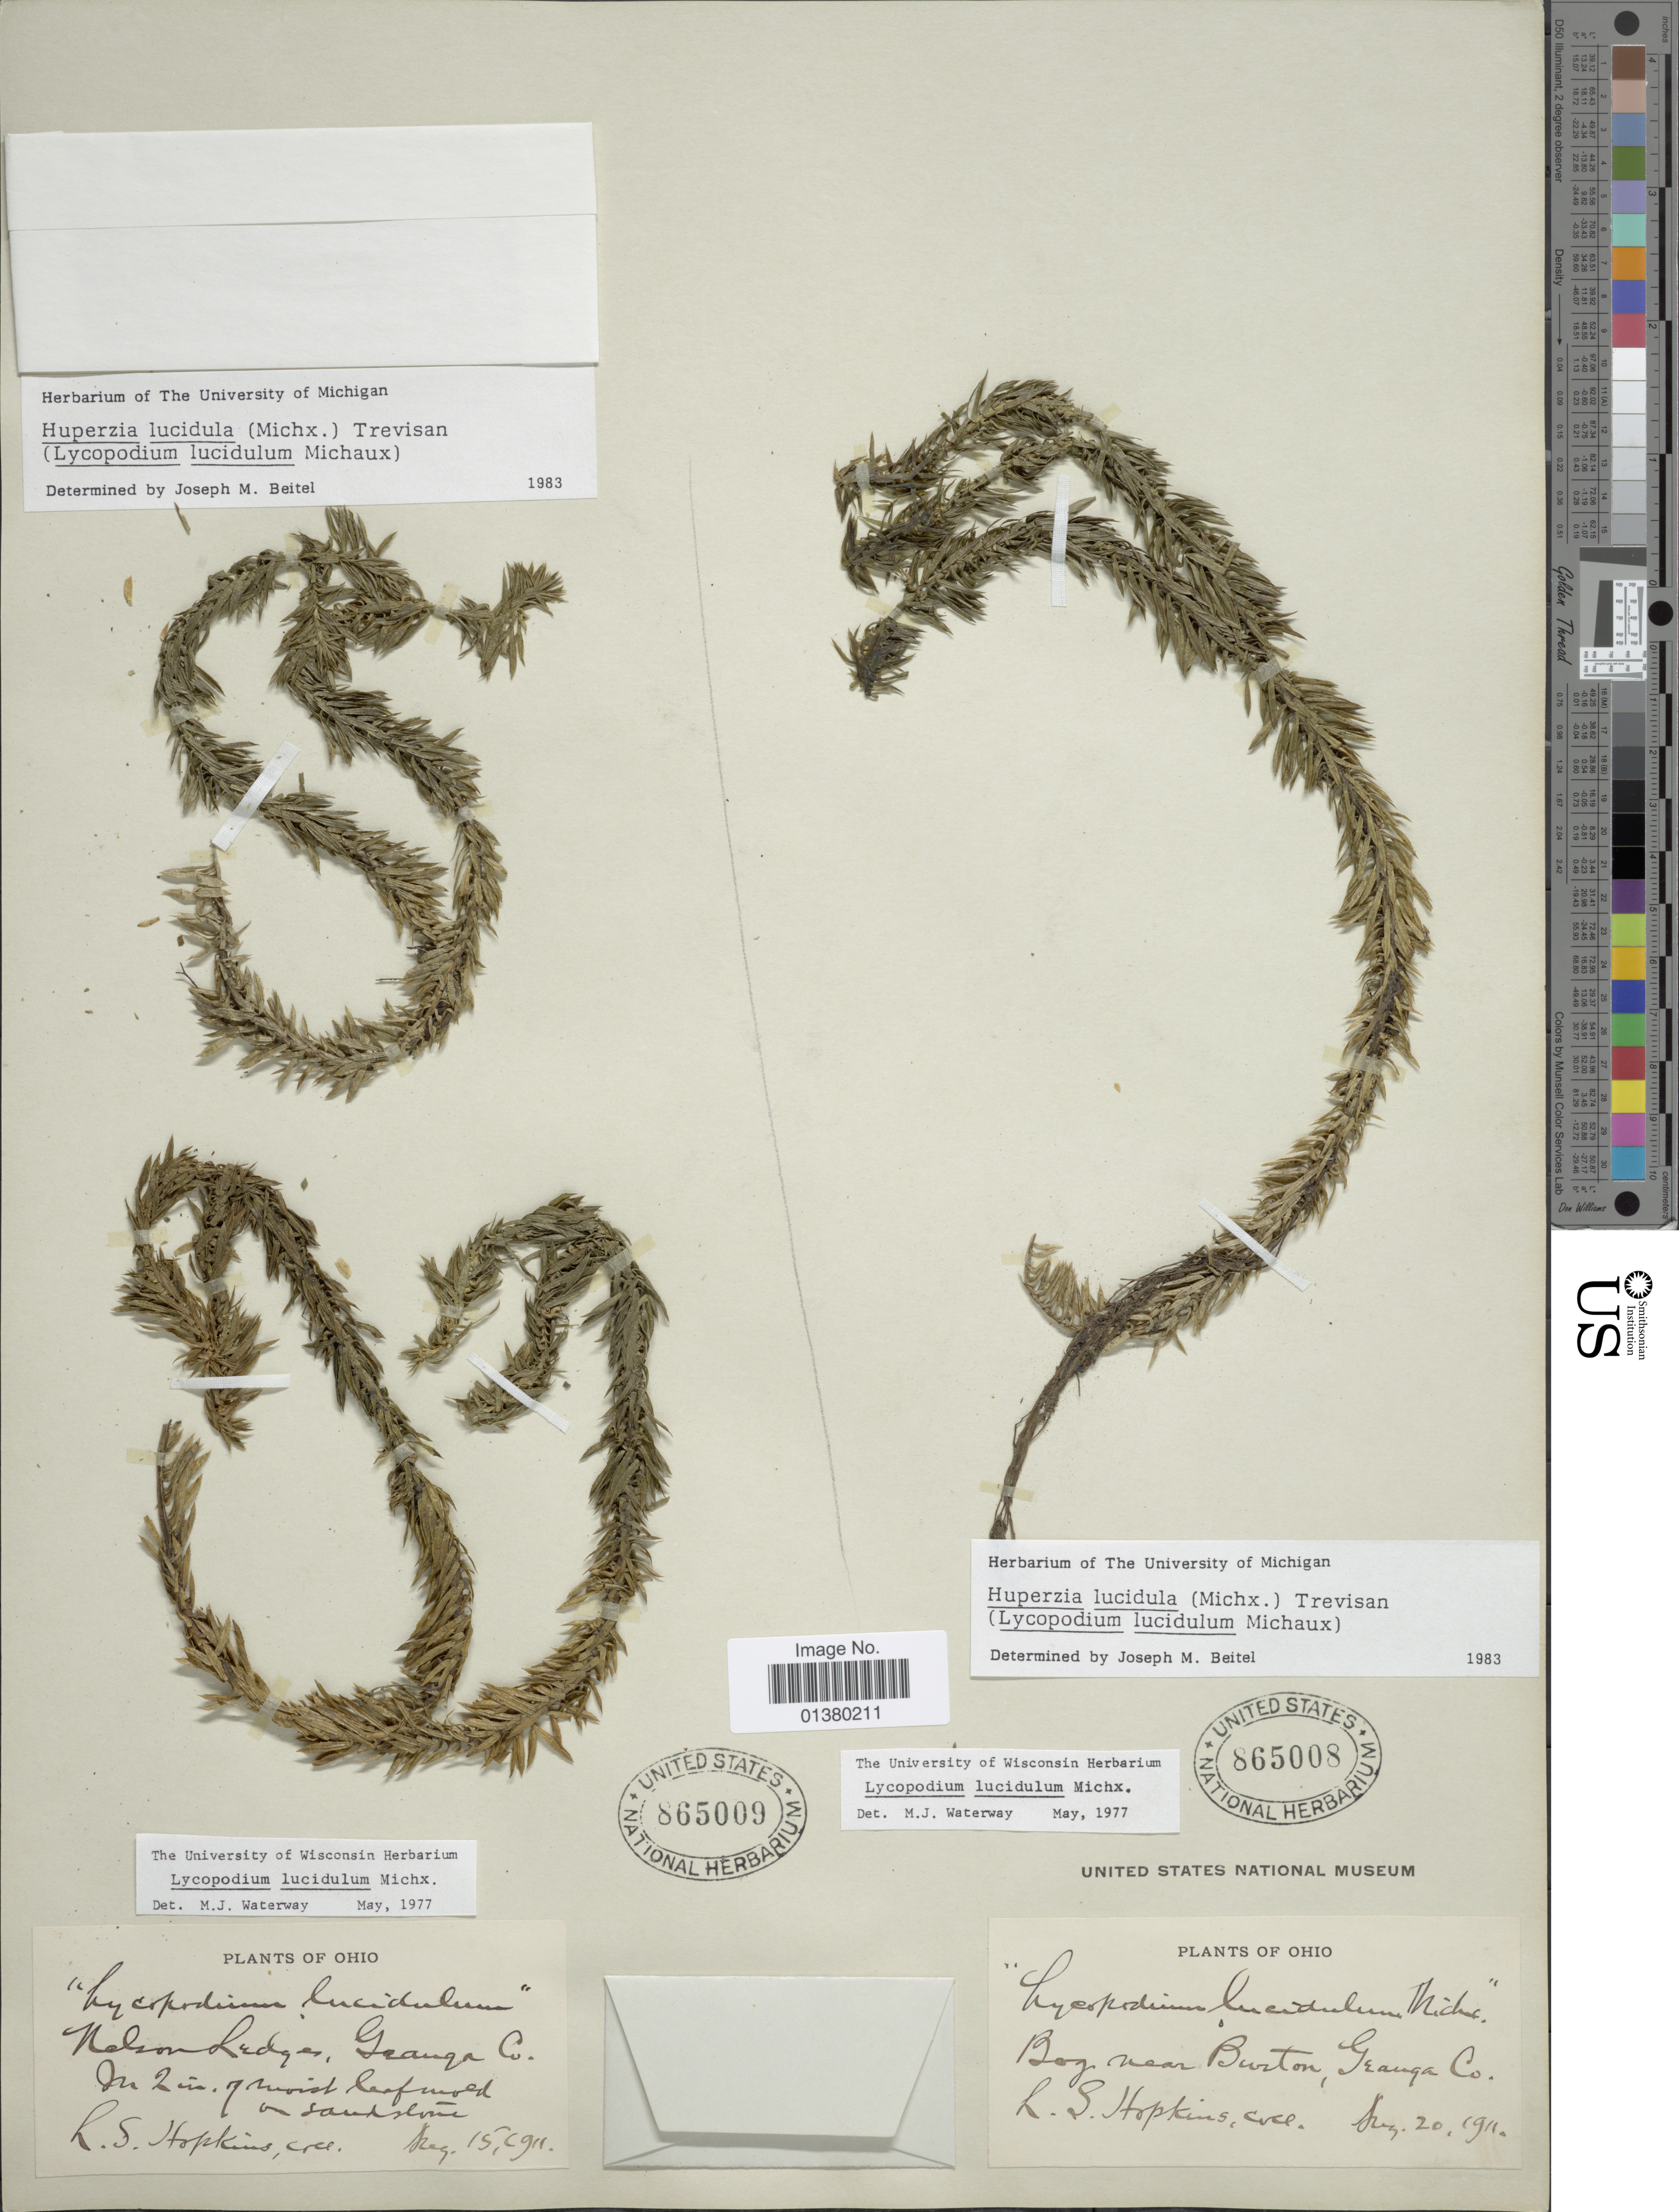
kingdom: Plantae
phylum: Tracheophyta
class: Lycopodiopsida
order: Lycopodiales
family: Lycopodiaceae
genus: Huperzia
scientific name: Huperzia lucidula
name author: (Michx.) Trevis.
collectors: L. Hopkins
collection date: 1911-05-15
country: United States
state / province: Ohio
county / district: Geauga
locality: Nelson Ledges.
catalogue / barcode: US 865009